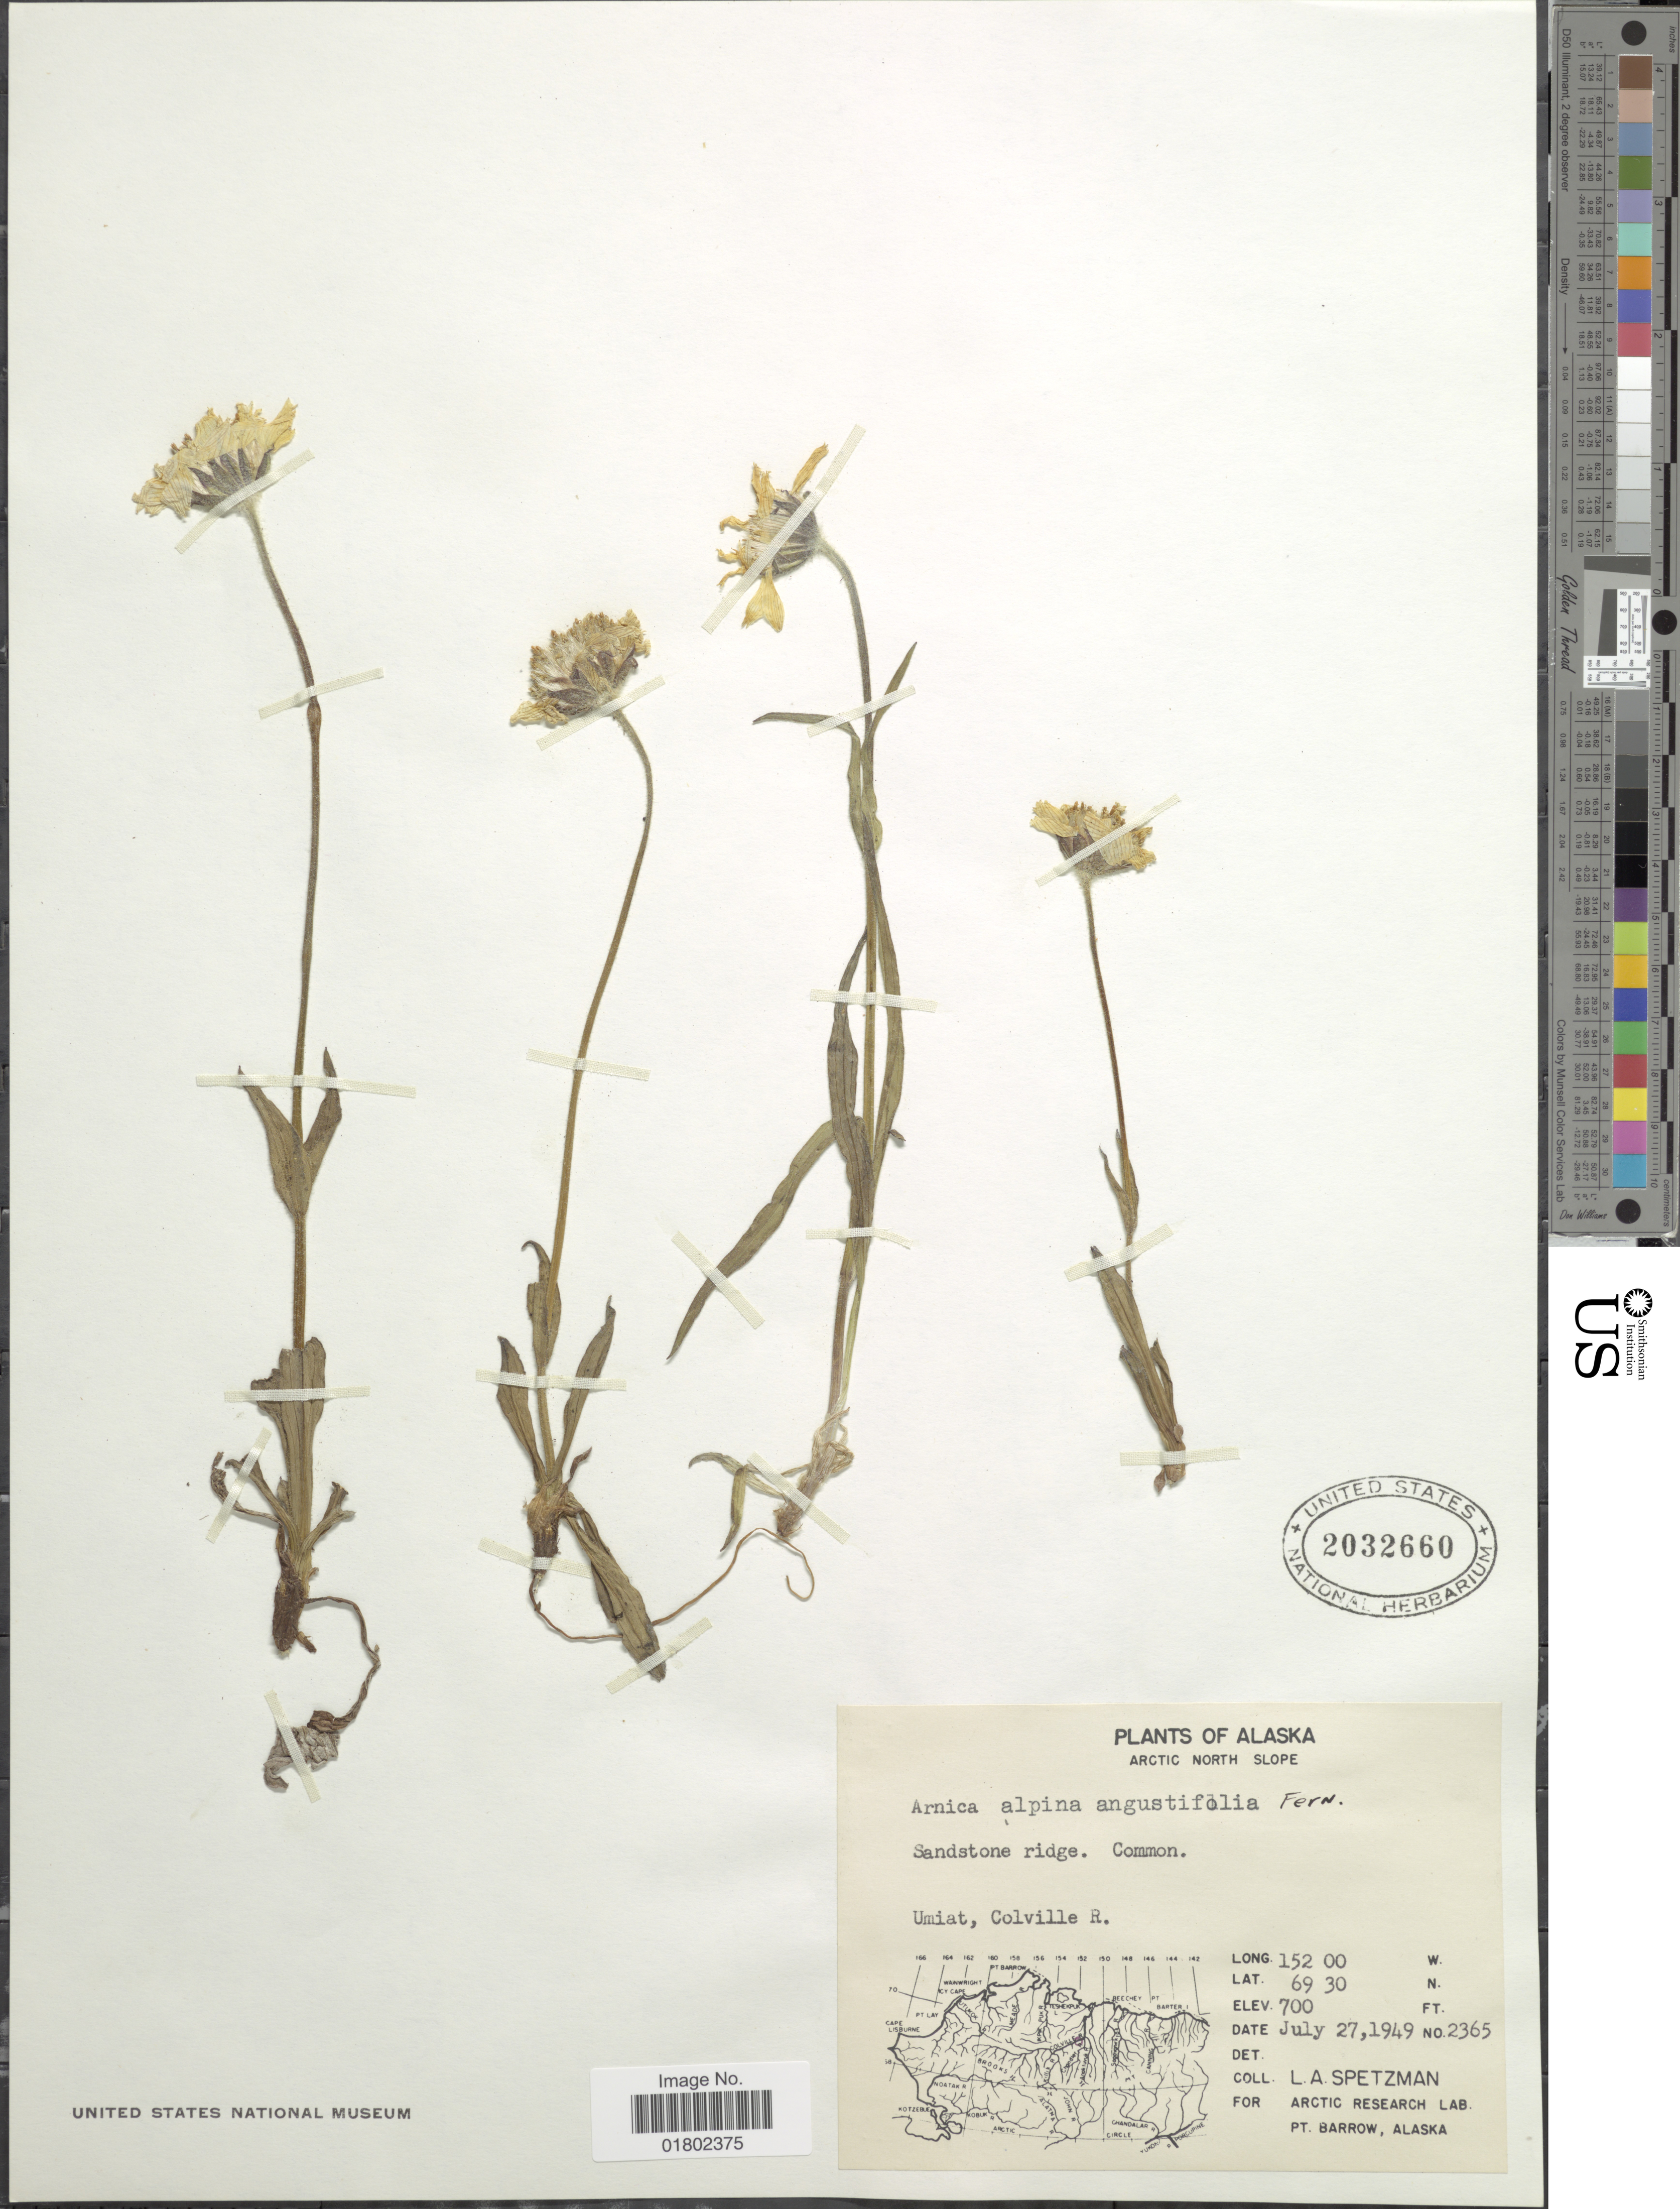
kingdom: Plantae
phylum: Tracheophyta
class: Magnoliopsida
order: Asterales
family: Asteraceae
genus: Arnica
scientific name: Arnica alpina var. angustifolia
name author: (Vahl) Maguire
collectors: L. Spetzman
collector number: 2365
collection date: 1949-07-27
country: United States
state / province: Alaska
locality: Arctic North Slope, Umiat Colville R.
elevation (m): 213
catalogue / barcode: US 2032660